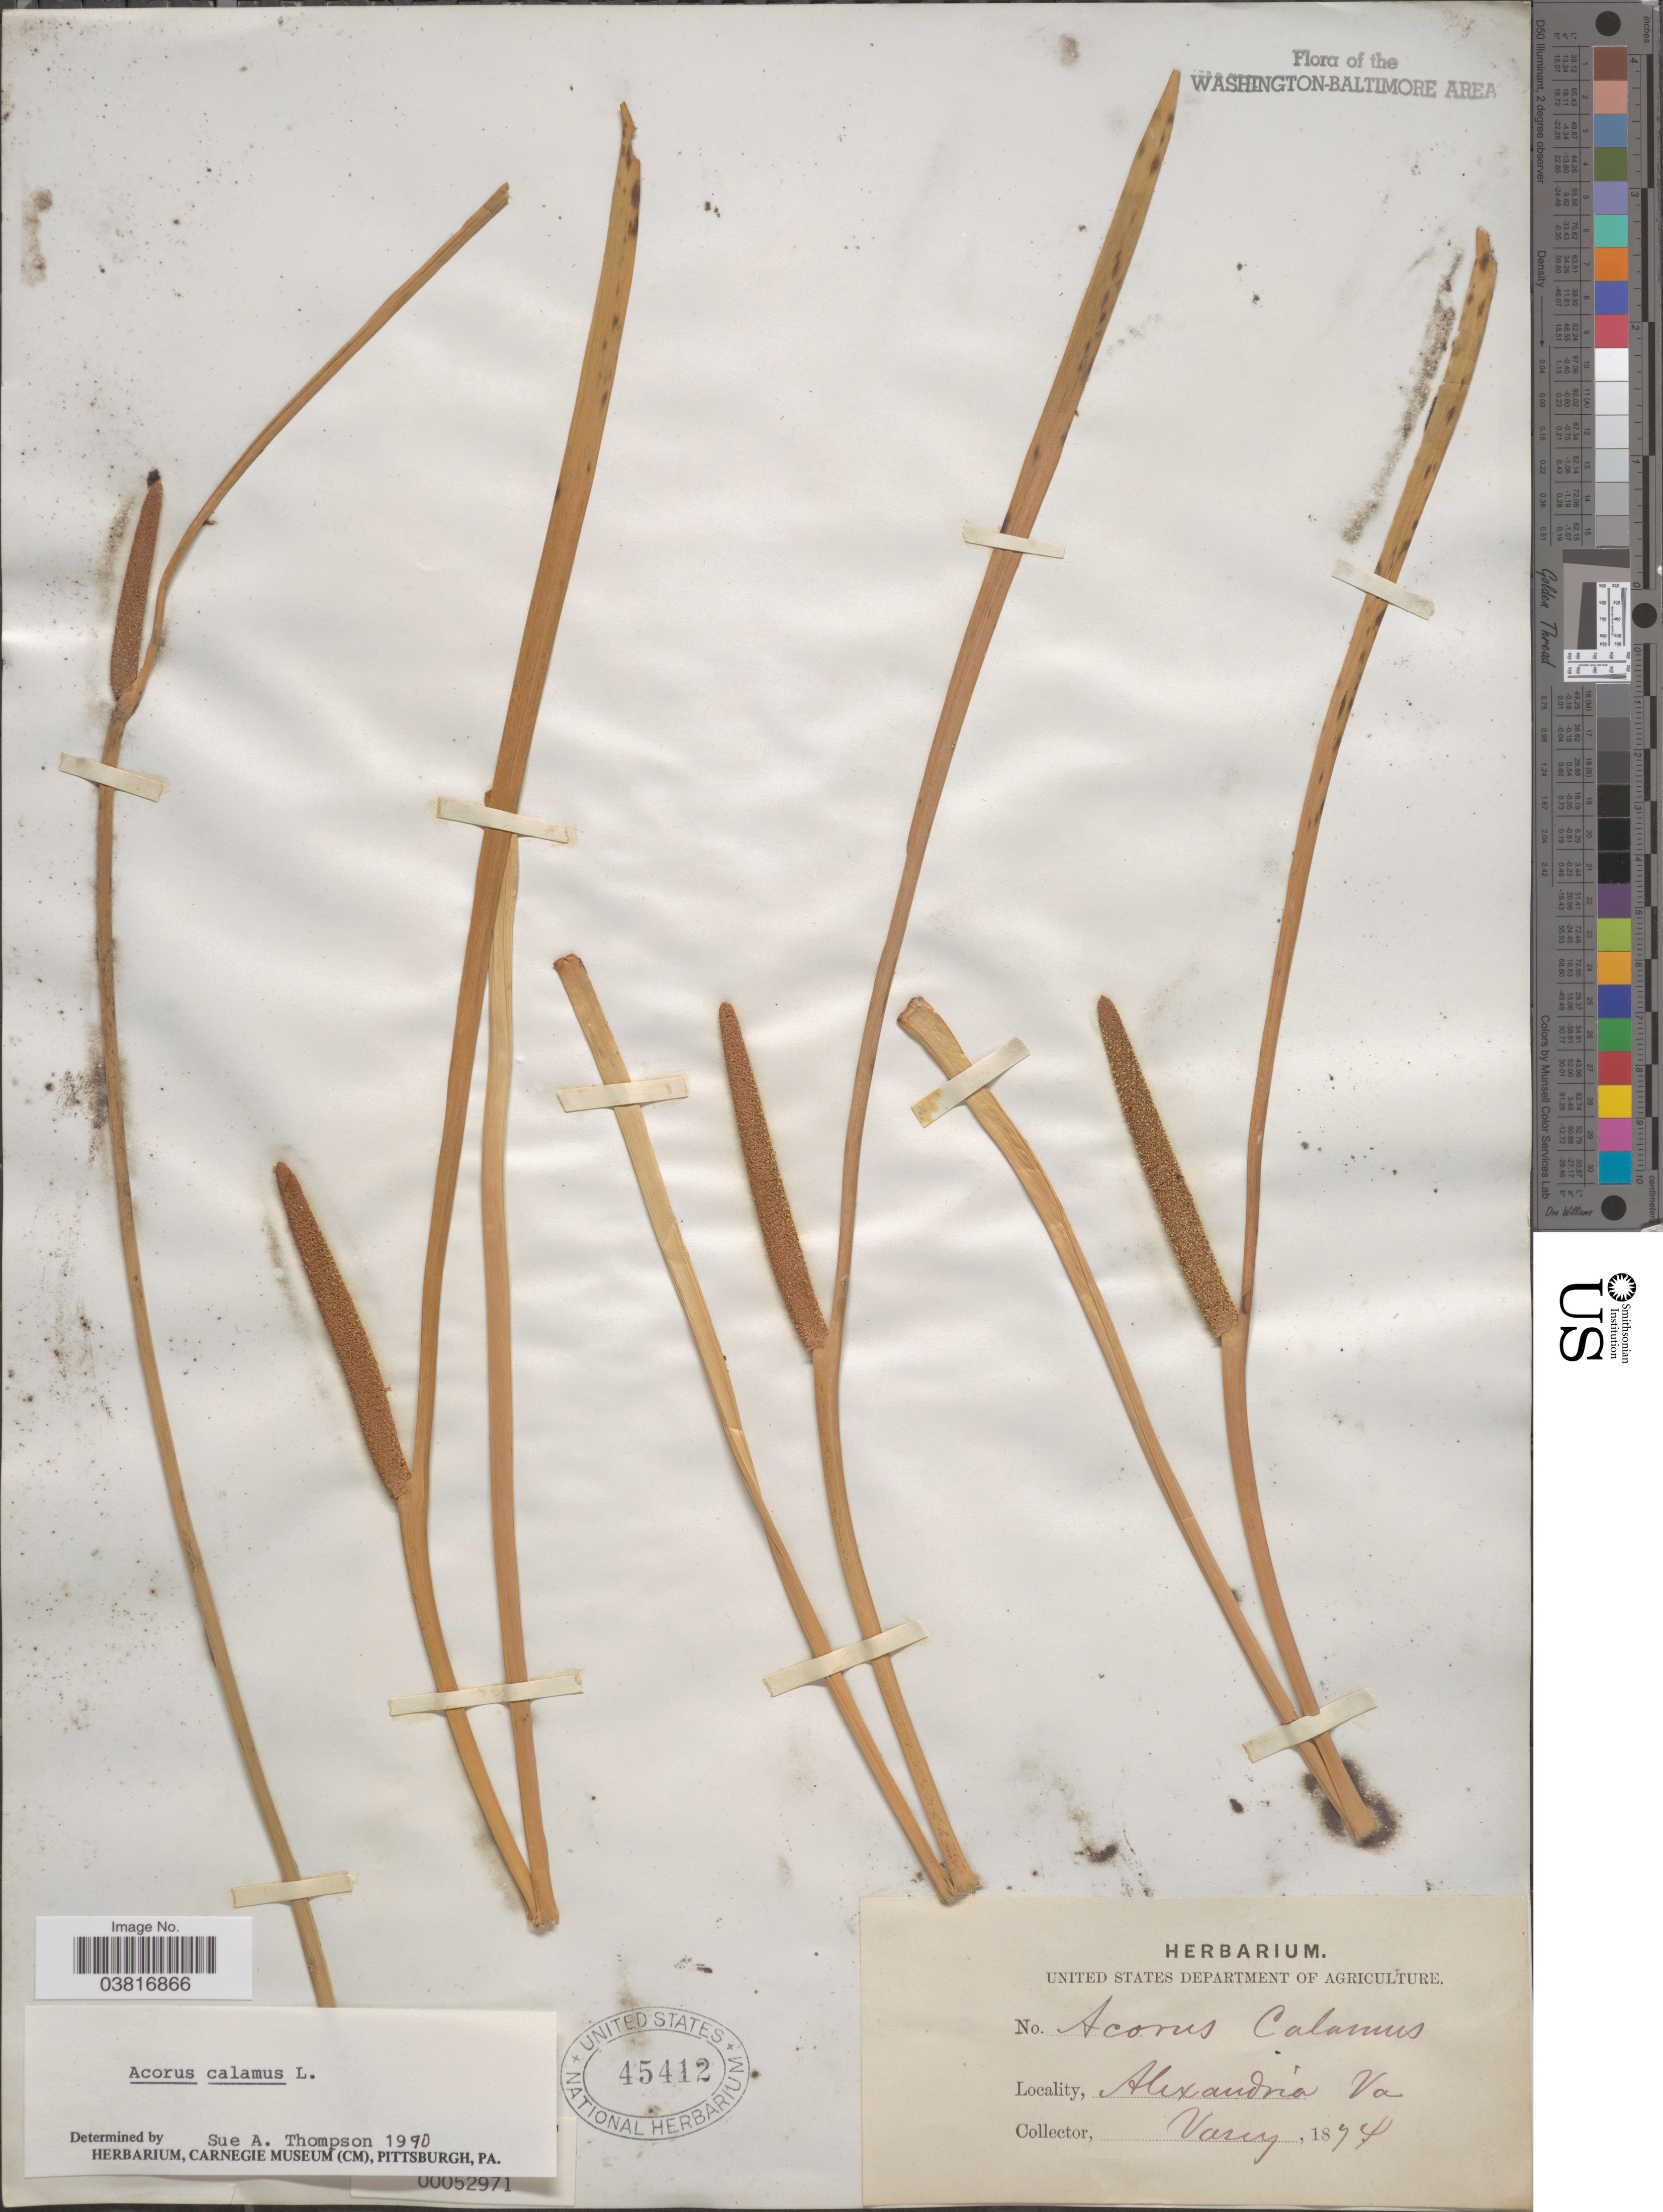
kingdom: Plantae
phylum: Tracheophyta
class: Liliopsida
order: Acorales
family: Acoraceae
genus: Acorus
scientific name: Acorus calamus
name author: L.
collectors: Vasey, --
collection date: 1874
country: United States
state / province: Virginia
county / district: City of Alexandria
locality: Alexandria.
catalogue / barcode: US 45412